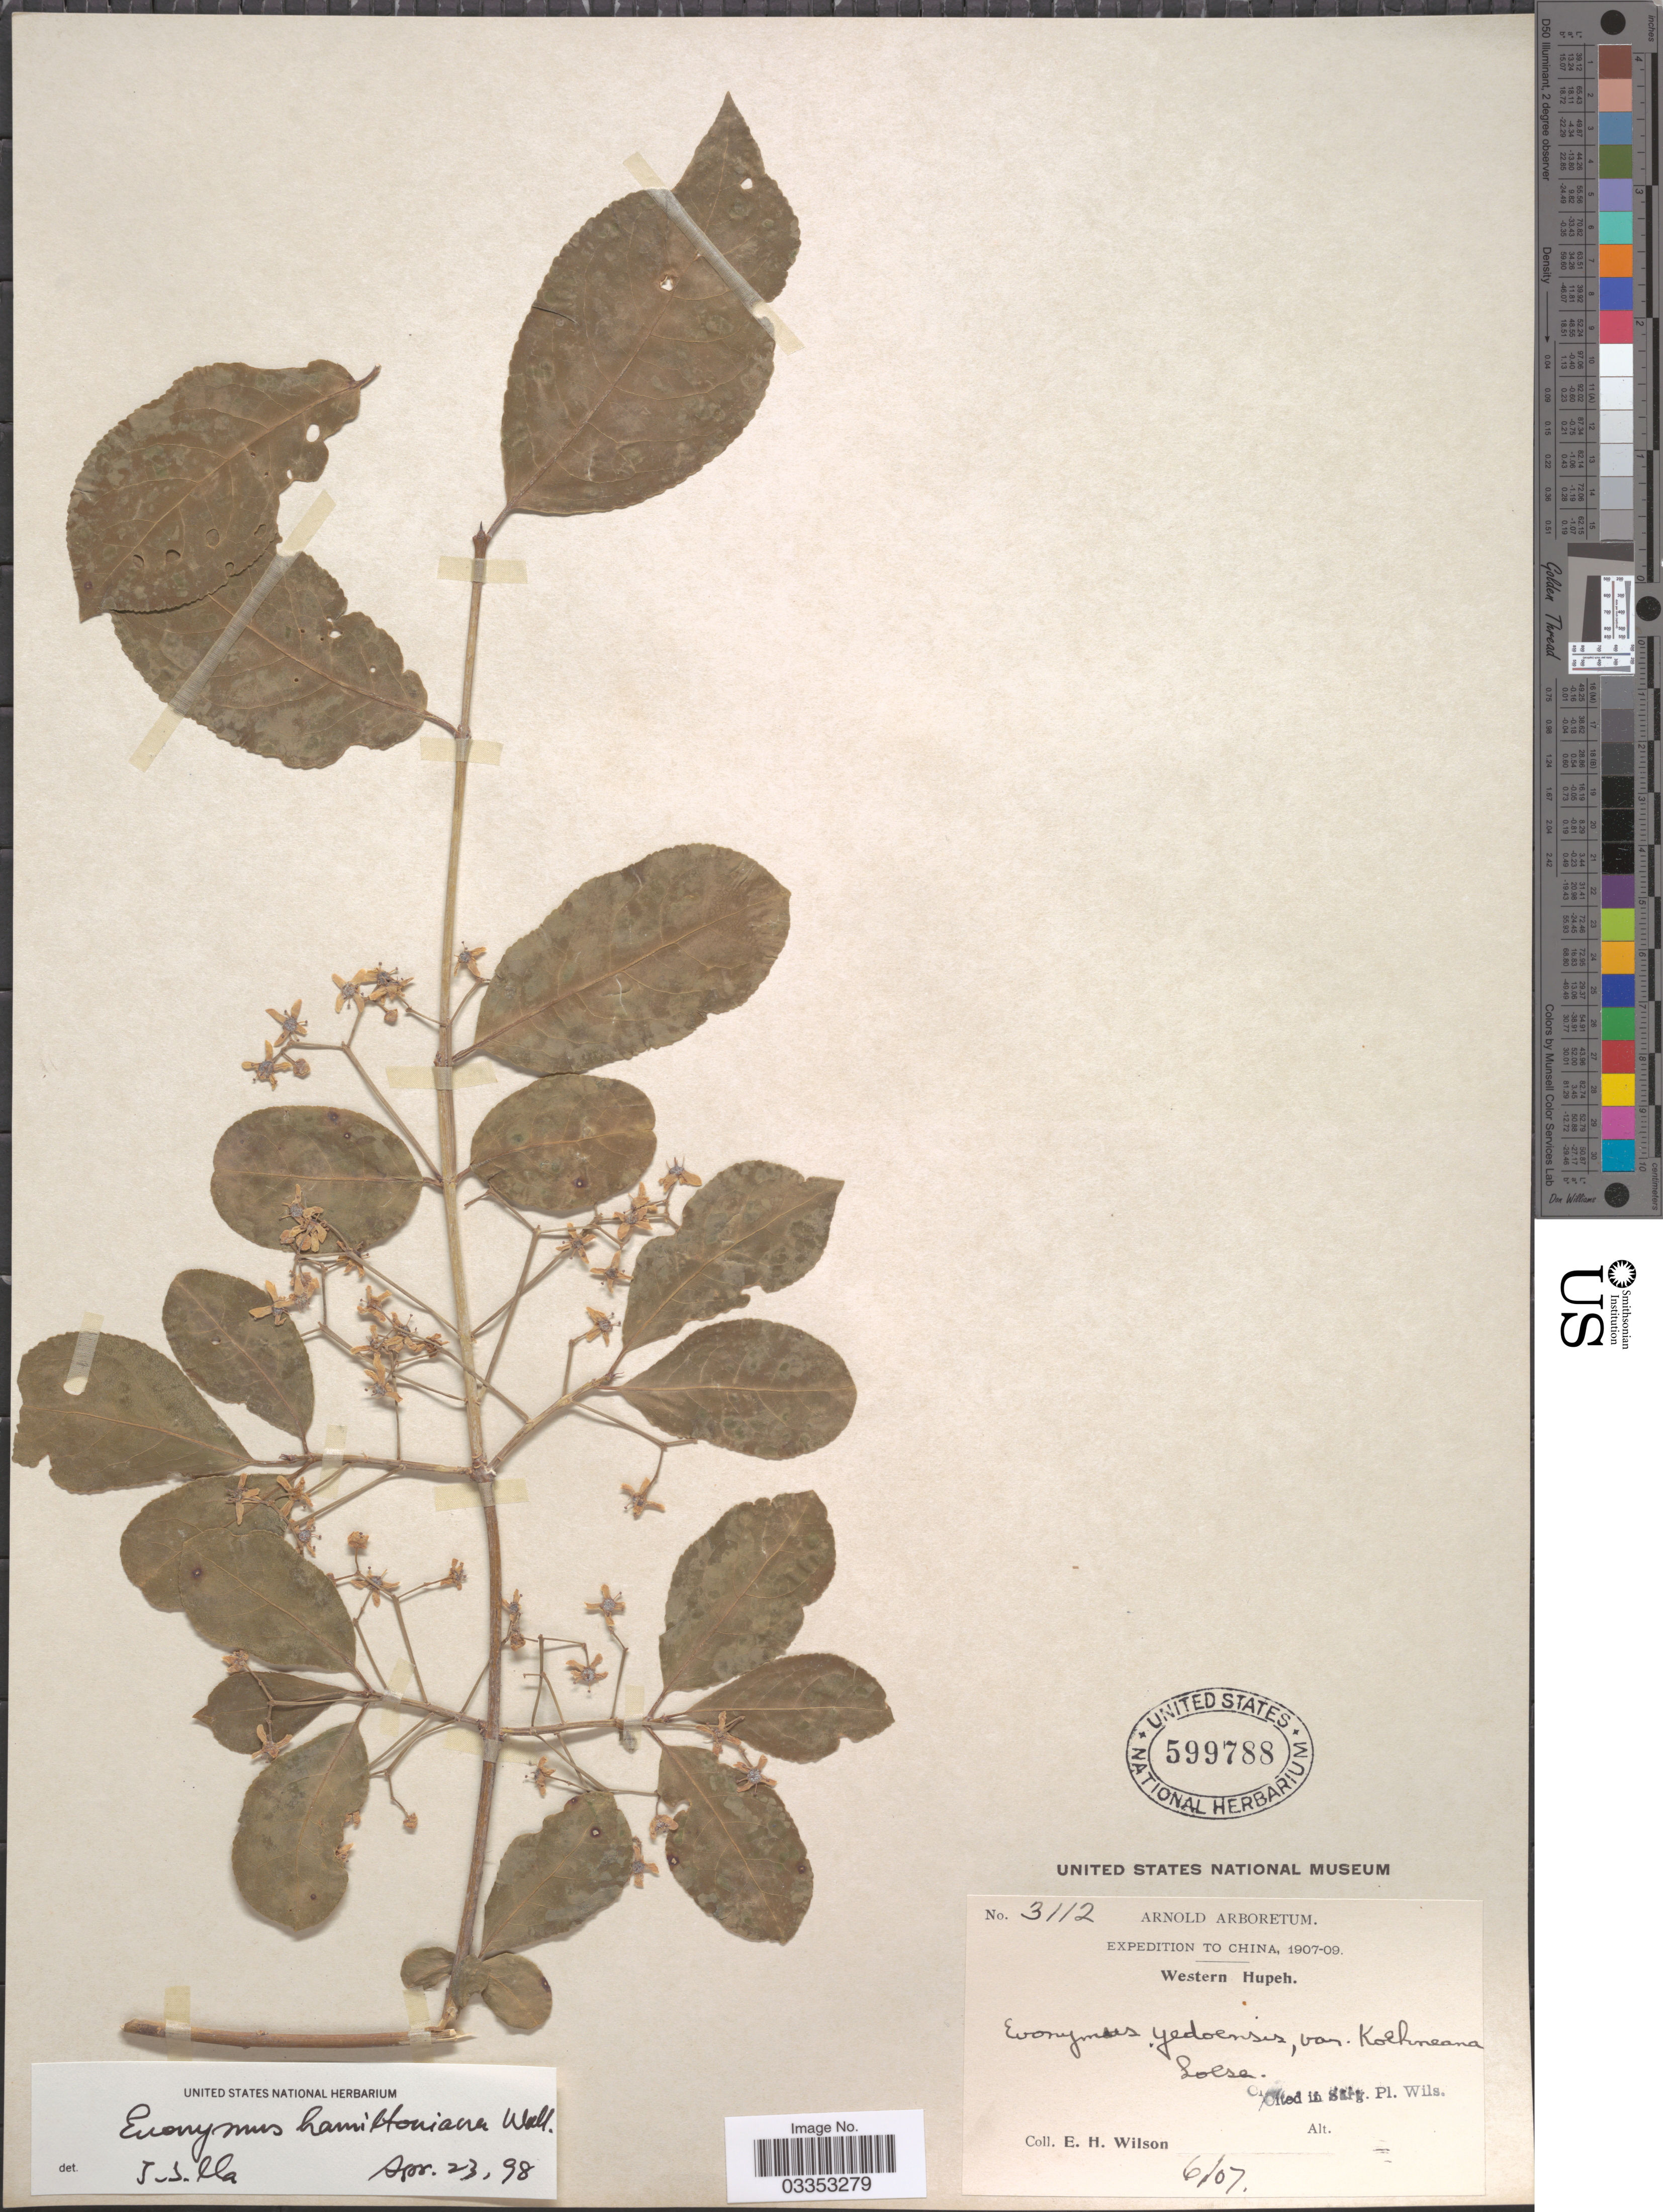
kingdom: Plantae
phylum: Tracheophyta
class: Magnoliopsida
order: Celastrales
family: Celastraceae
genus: Euonymus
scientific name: Euonymus hamiltonianus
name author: Wall.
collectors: E. Wilson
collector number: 3112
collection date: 1907-06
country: China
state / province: Hubei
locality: Western Hupeh.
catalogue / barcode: US 599788